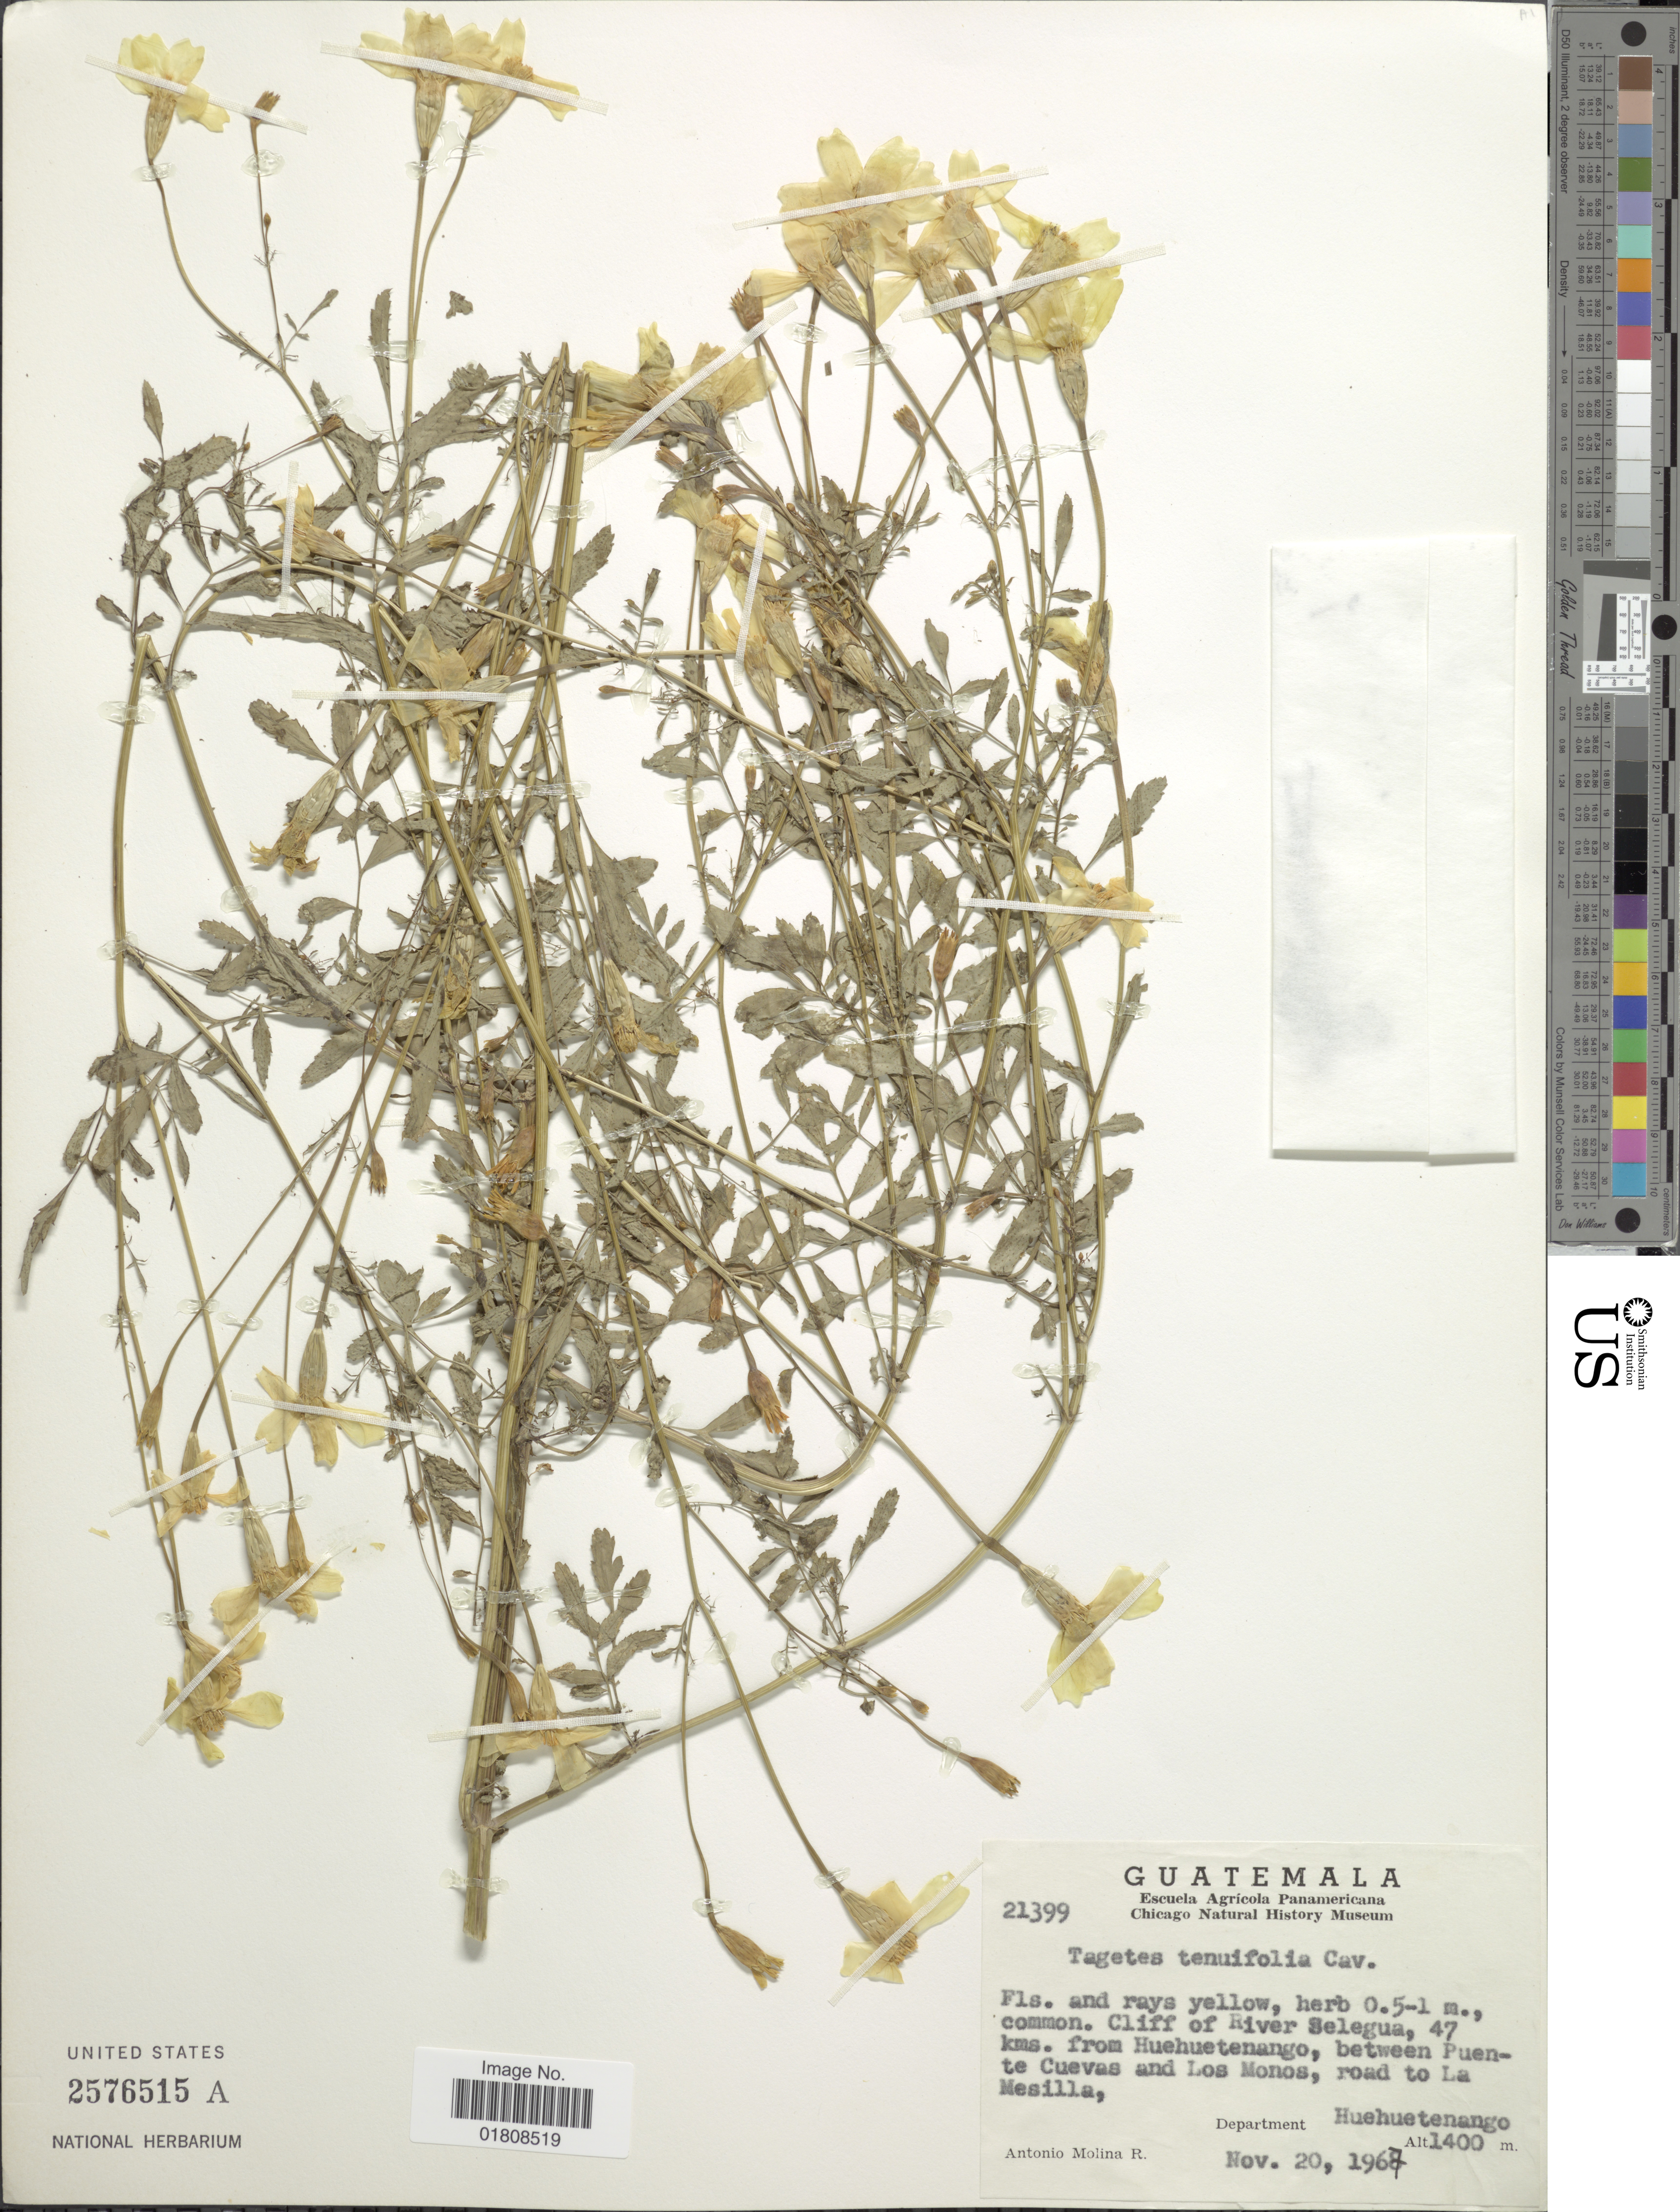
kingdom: Plantae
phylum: Tracheophyta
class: Magnoliopsida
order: Asterales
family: Asteraceae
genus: Tagetes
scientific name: Tagetes tenuifolia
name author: Cav.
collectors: A. Molina R.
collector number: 21399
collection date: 1967-11-20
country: Guatemala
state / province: Huehuetenango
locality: Cliff of River Selegua, 47 kms from Huehuetenango, between Puente Cuevas and Los Monos, road to La Mesilla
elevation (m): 1400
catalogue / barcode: US 2576515A